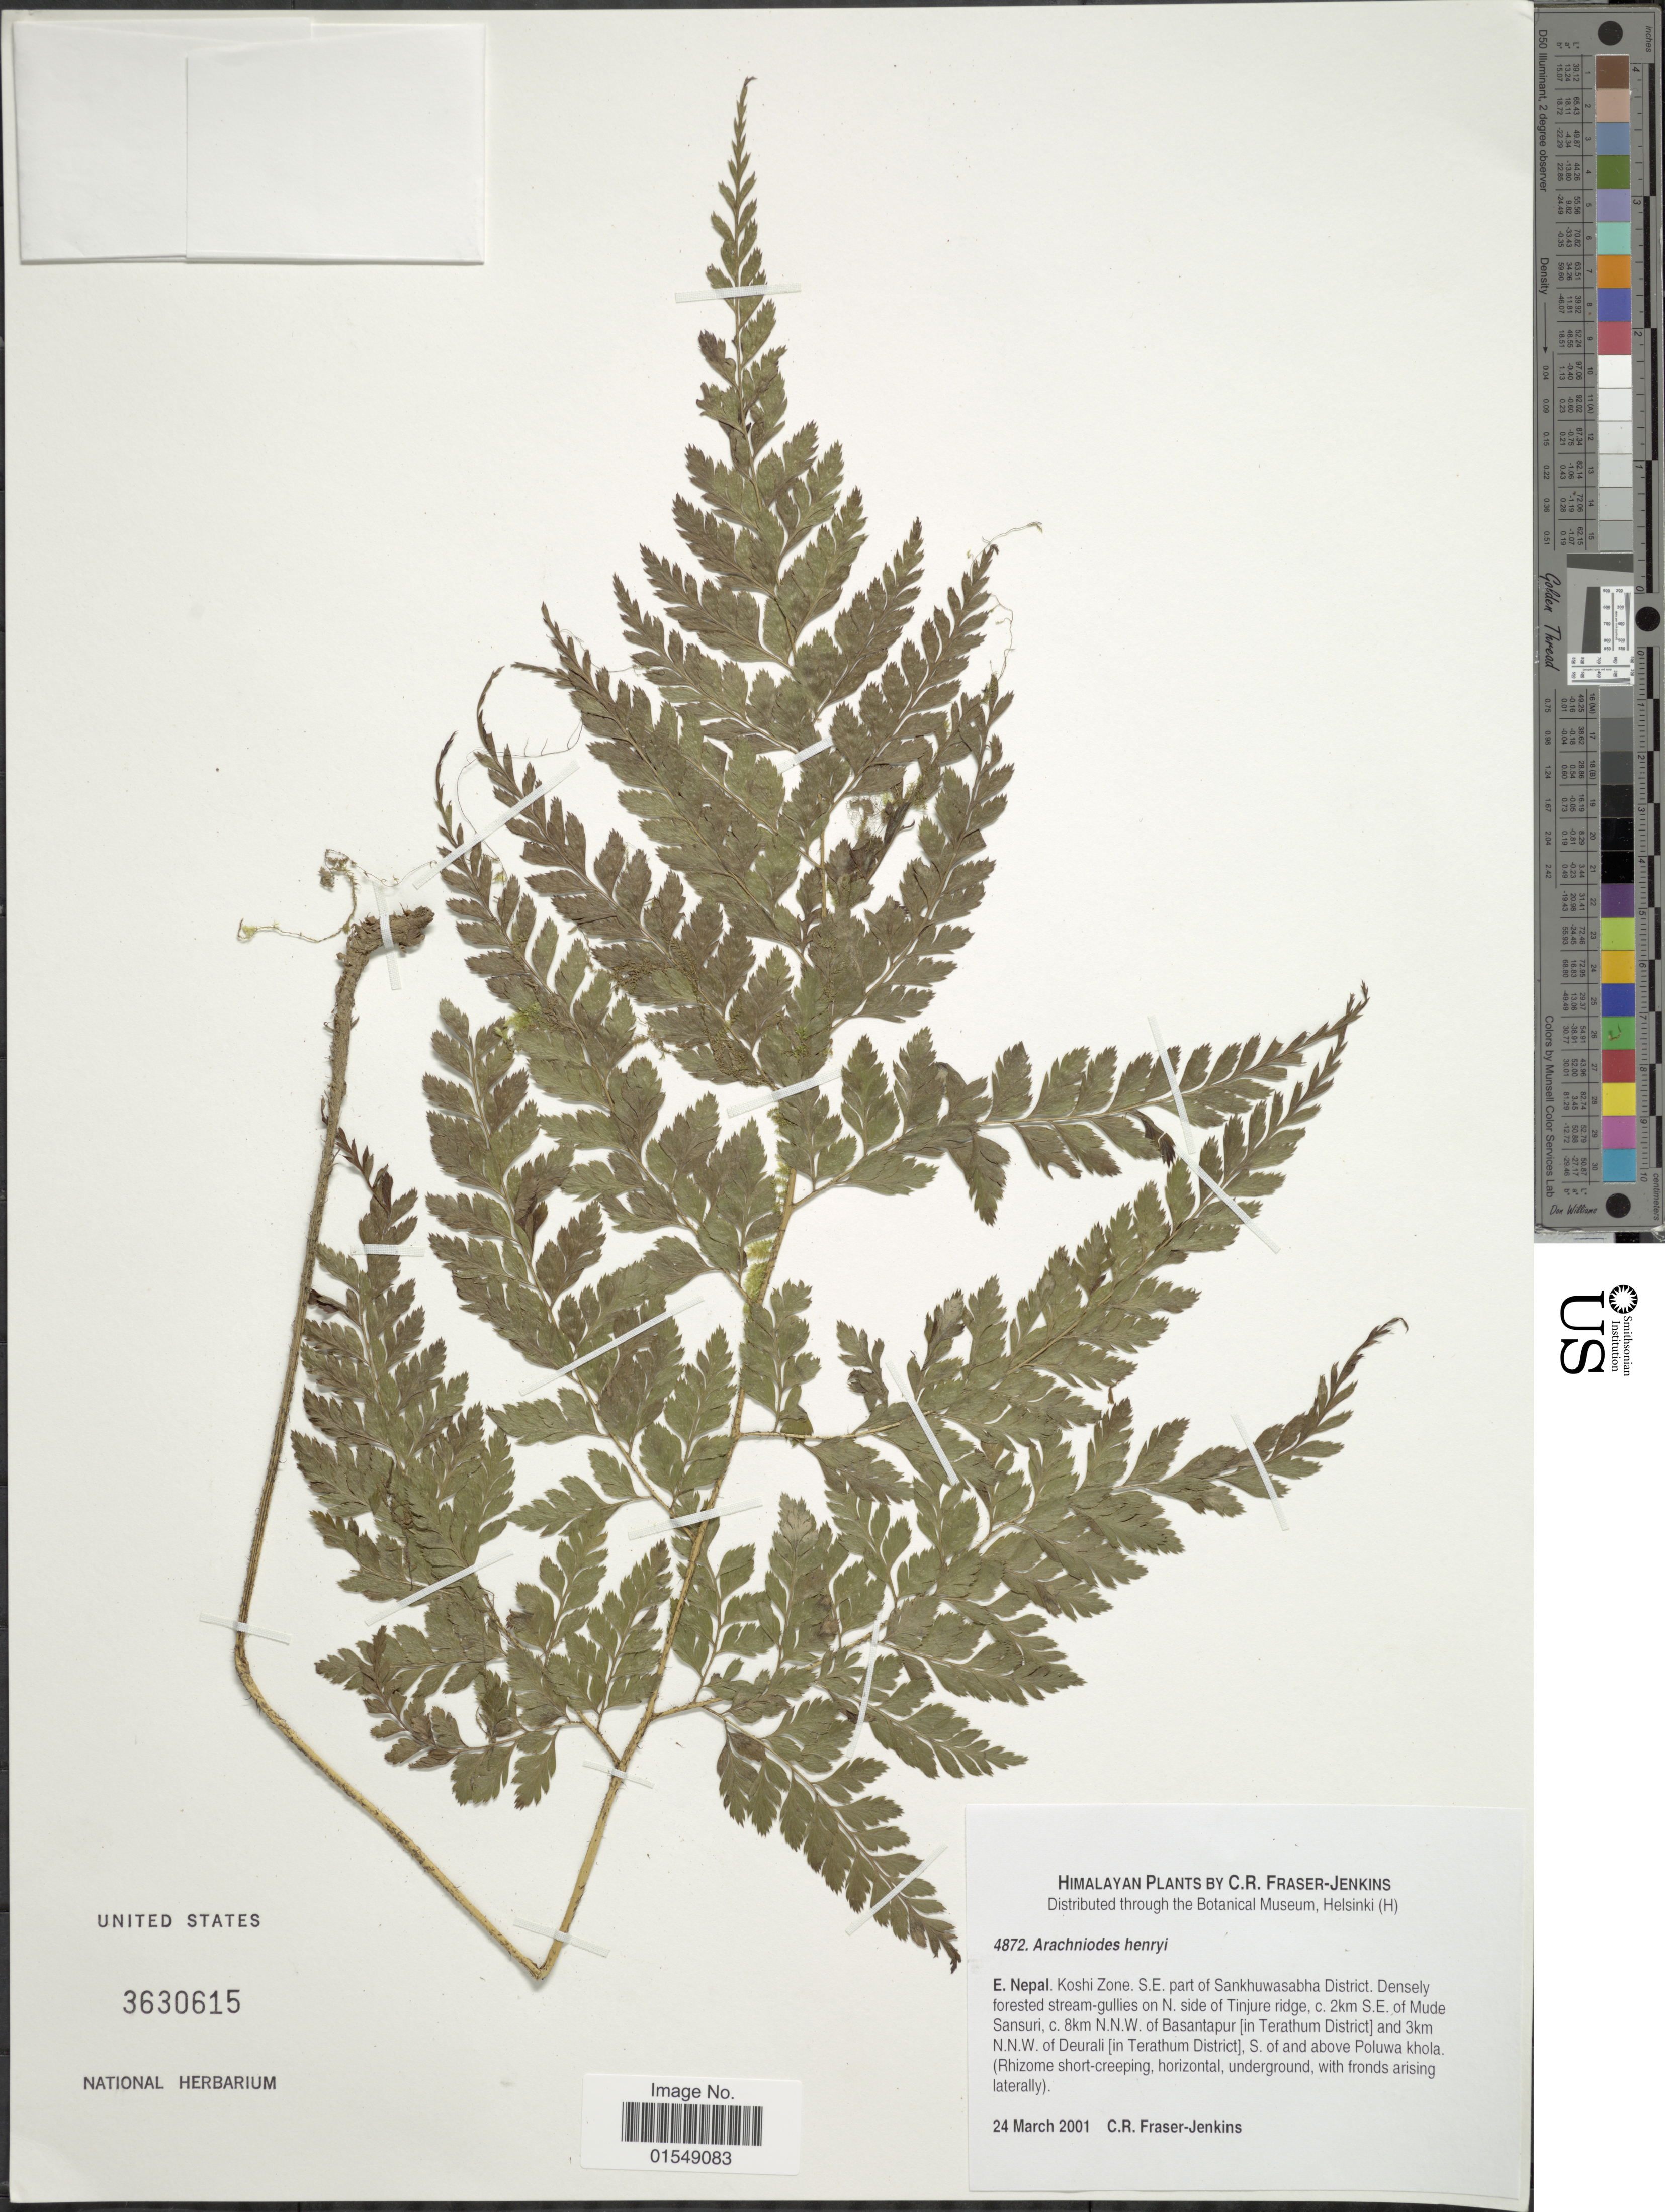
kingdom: Plantae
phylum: Tracheophyta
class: Polypodiopsida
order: Polypodiales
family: Dryopteridaceae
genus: Arachniodes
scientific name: Arachniodes henryi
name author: (Christ) Ching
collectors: C. R. Fraser-Jenkins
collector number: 4872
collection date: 2001-03-24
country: Nepal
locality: Himalayan, E. Nepal, Koshi Zone, S. E. part of Sankhuwasabha District, densely forested stream- gullies on N. side of Tinjure ridge, c. 2km S. E. of Mude Sansuri, c. 8 km N. N. W. of Basantapur (in Terathum District) and 3 km N. N. W. of Deurali (in Terathum District), S. of and above Poluwa khola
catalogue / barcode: US 3630615